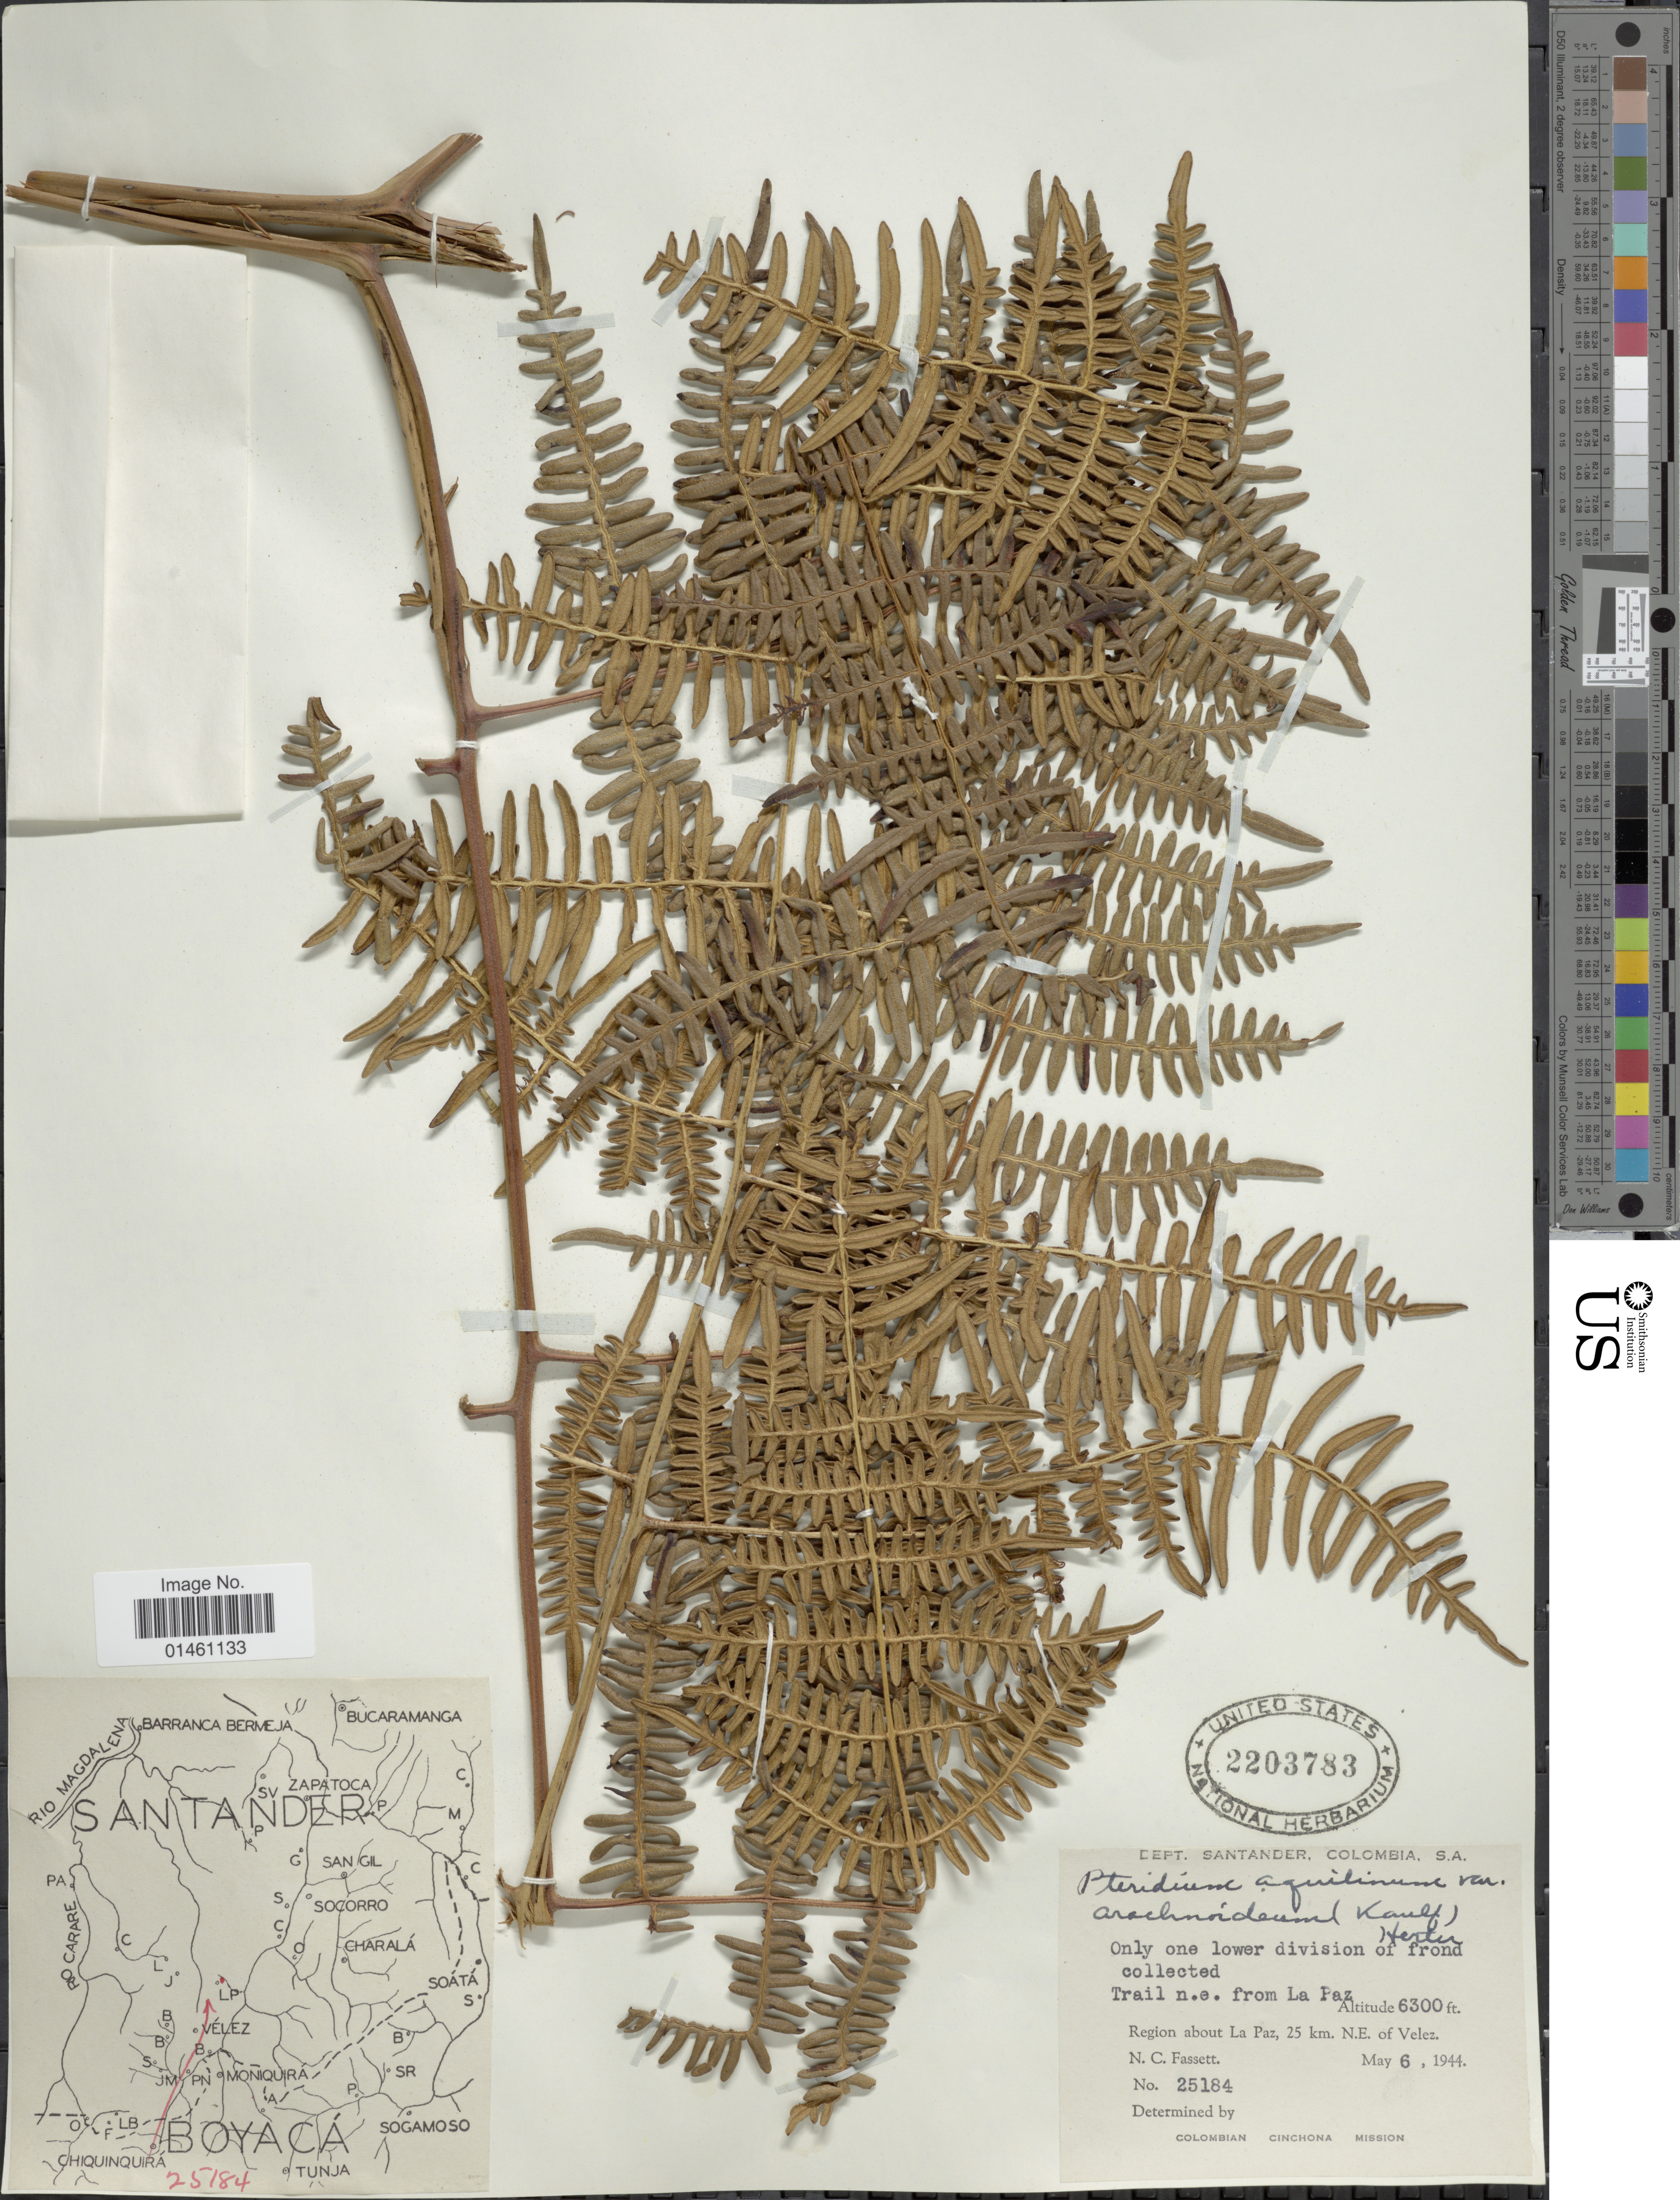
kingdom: Plantae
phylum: Tracheophyta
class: Polypodiopsida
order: Polypodiales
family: Dennstaedtiaceae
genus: Pteridium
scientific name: Pteridium aquilinum var. arachnoideum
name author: (Kaulf.) Herter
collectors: N. C. Fassett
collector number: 25184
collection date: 1944-05-06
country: Colombia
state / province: Santander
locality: Only one lower division of frond collected, Trail n.e. from La Paz, Region about La Paz, 25 km. N.E. of Velez.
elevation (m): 1920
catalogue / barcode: US 2203783